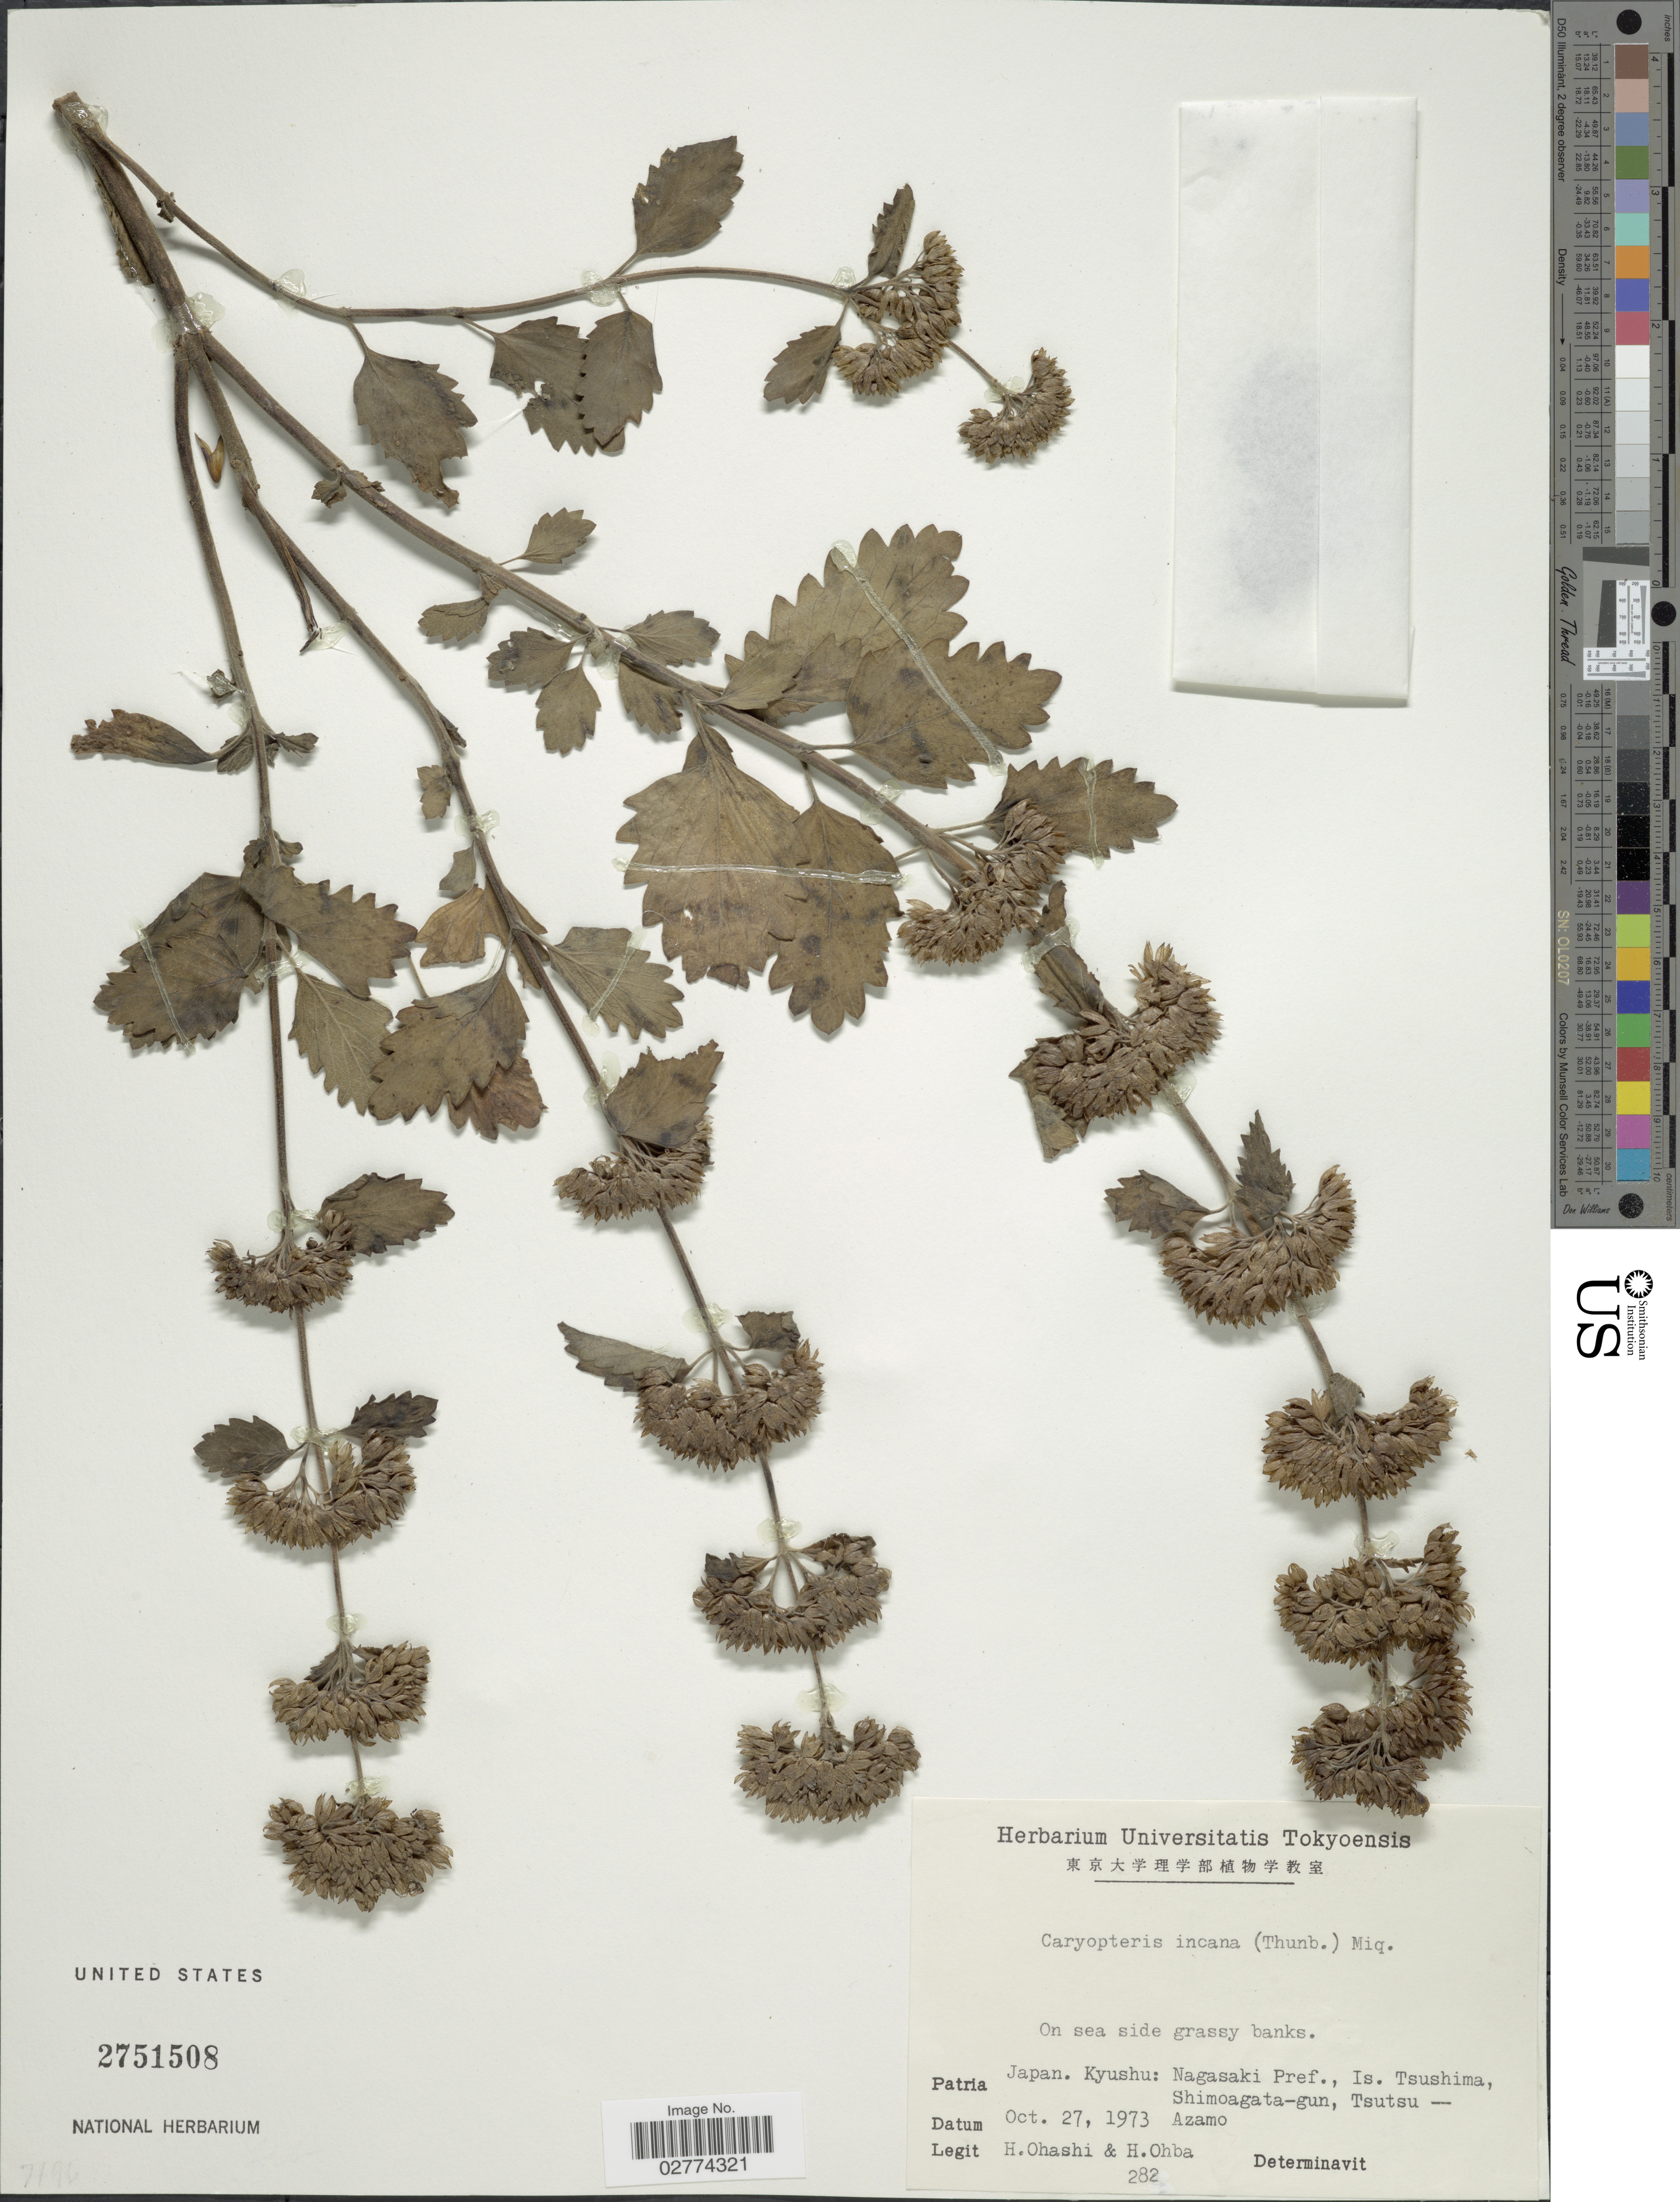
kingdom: Plantae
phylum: Tracheophyta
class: Magnoliopsida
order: Lamiales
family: Lamiaceae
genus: Caryopteris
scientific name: Caryopteris incana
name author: (Thunb. ex Houtt.) Miq.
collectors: H. Ohashi & H. Ohba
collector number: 282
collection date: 1973-10-27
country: Japan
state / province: Nagasaki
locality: Kyushu: Nagasaki Pref., Is. Tsushima, Shimoagata-gun, Tsutsu - Azamo.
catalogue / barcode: US 2751508